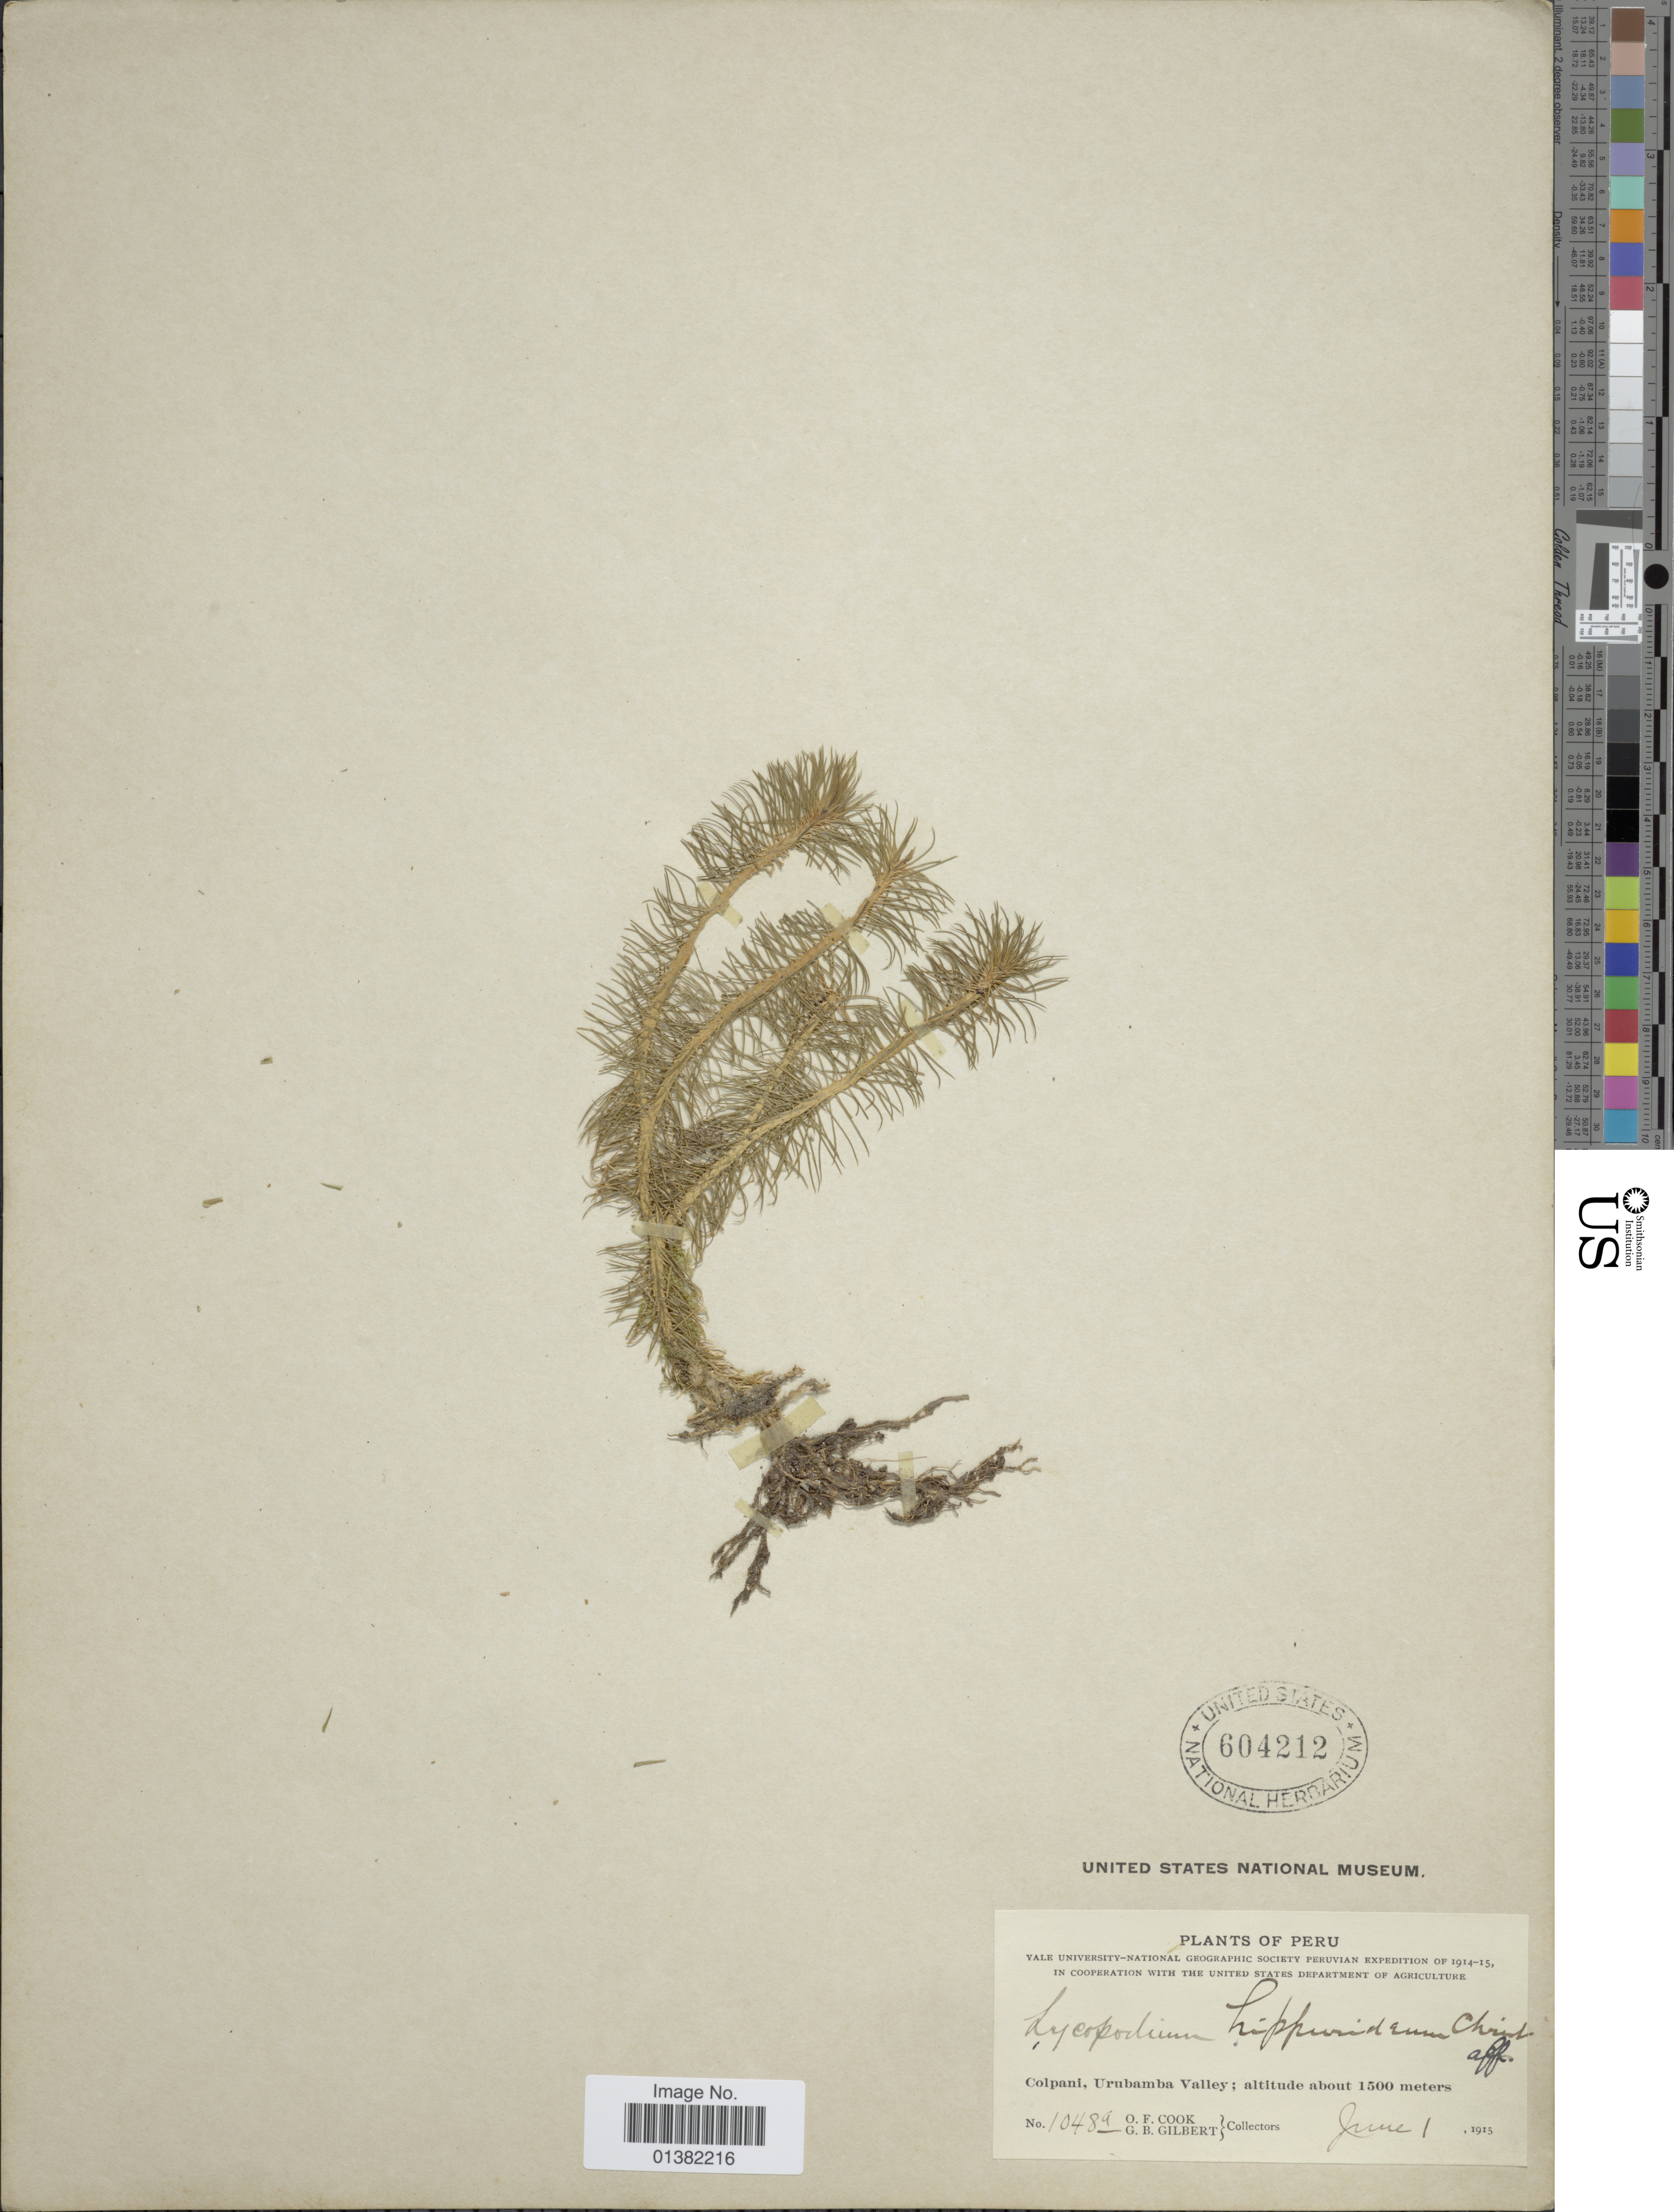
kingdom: Plantae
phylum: Tracheophyta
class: Lycopodiopsida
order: Lycopodiales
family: Lycopodiaceae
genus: Phlegmariurus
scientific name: Phlegmariurus hippurideus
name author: (Christ) B. Øllg.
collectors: O. F. Cook & G. B. Gilbert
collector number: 1048a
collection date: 1915-06-01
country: Peru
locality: Colpani, Urubamba Valley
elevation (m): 1500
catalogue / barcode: US 604212